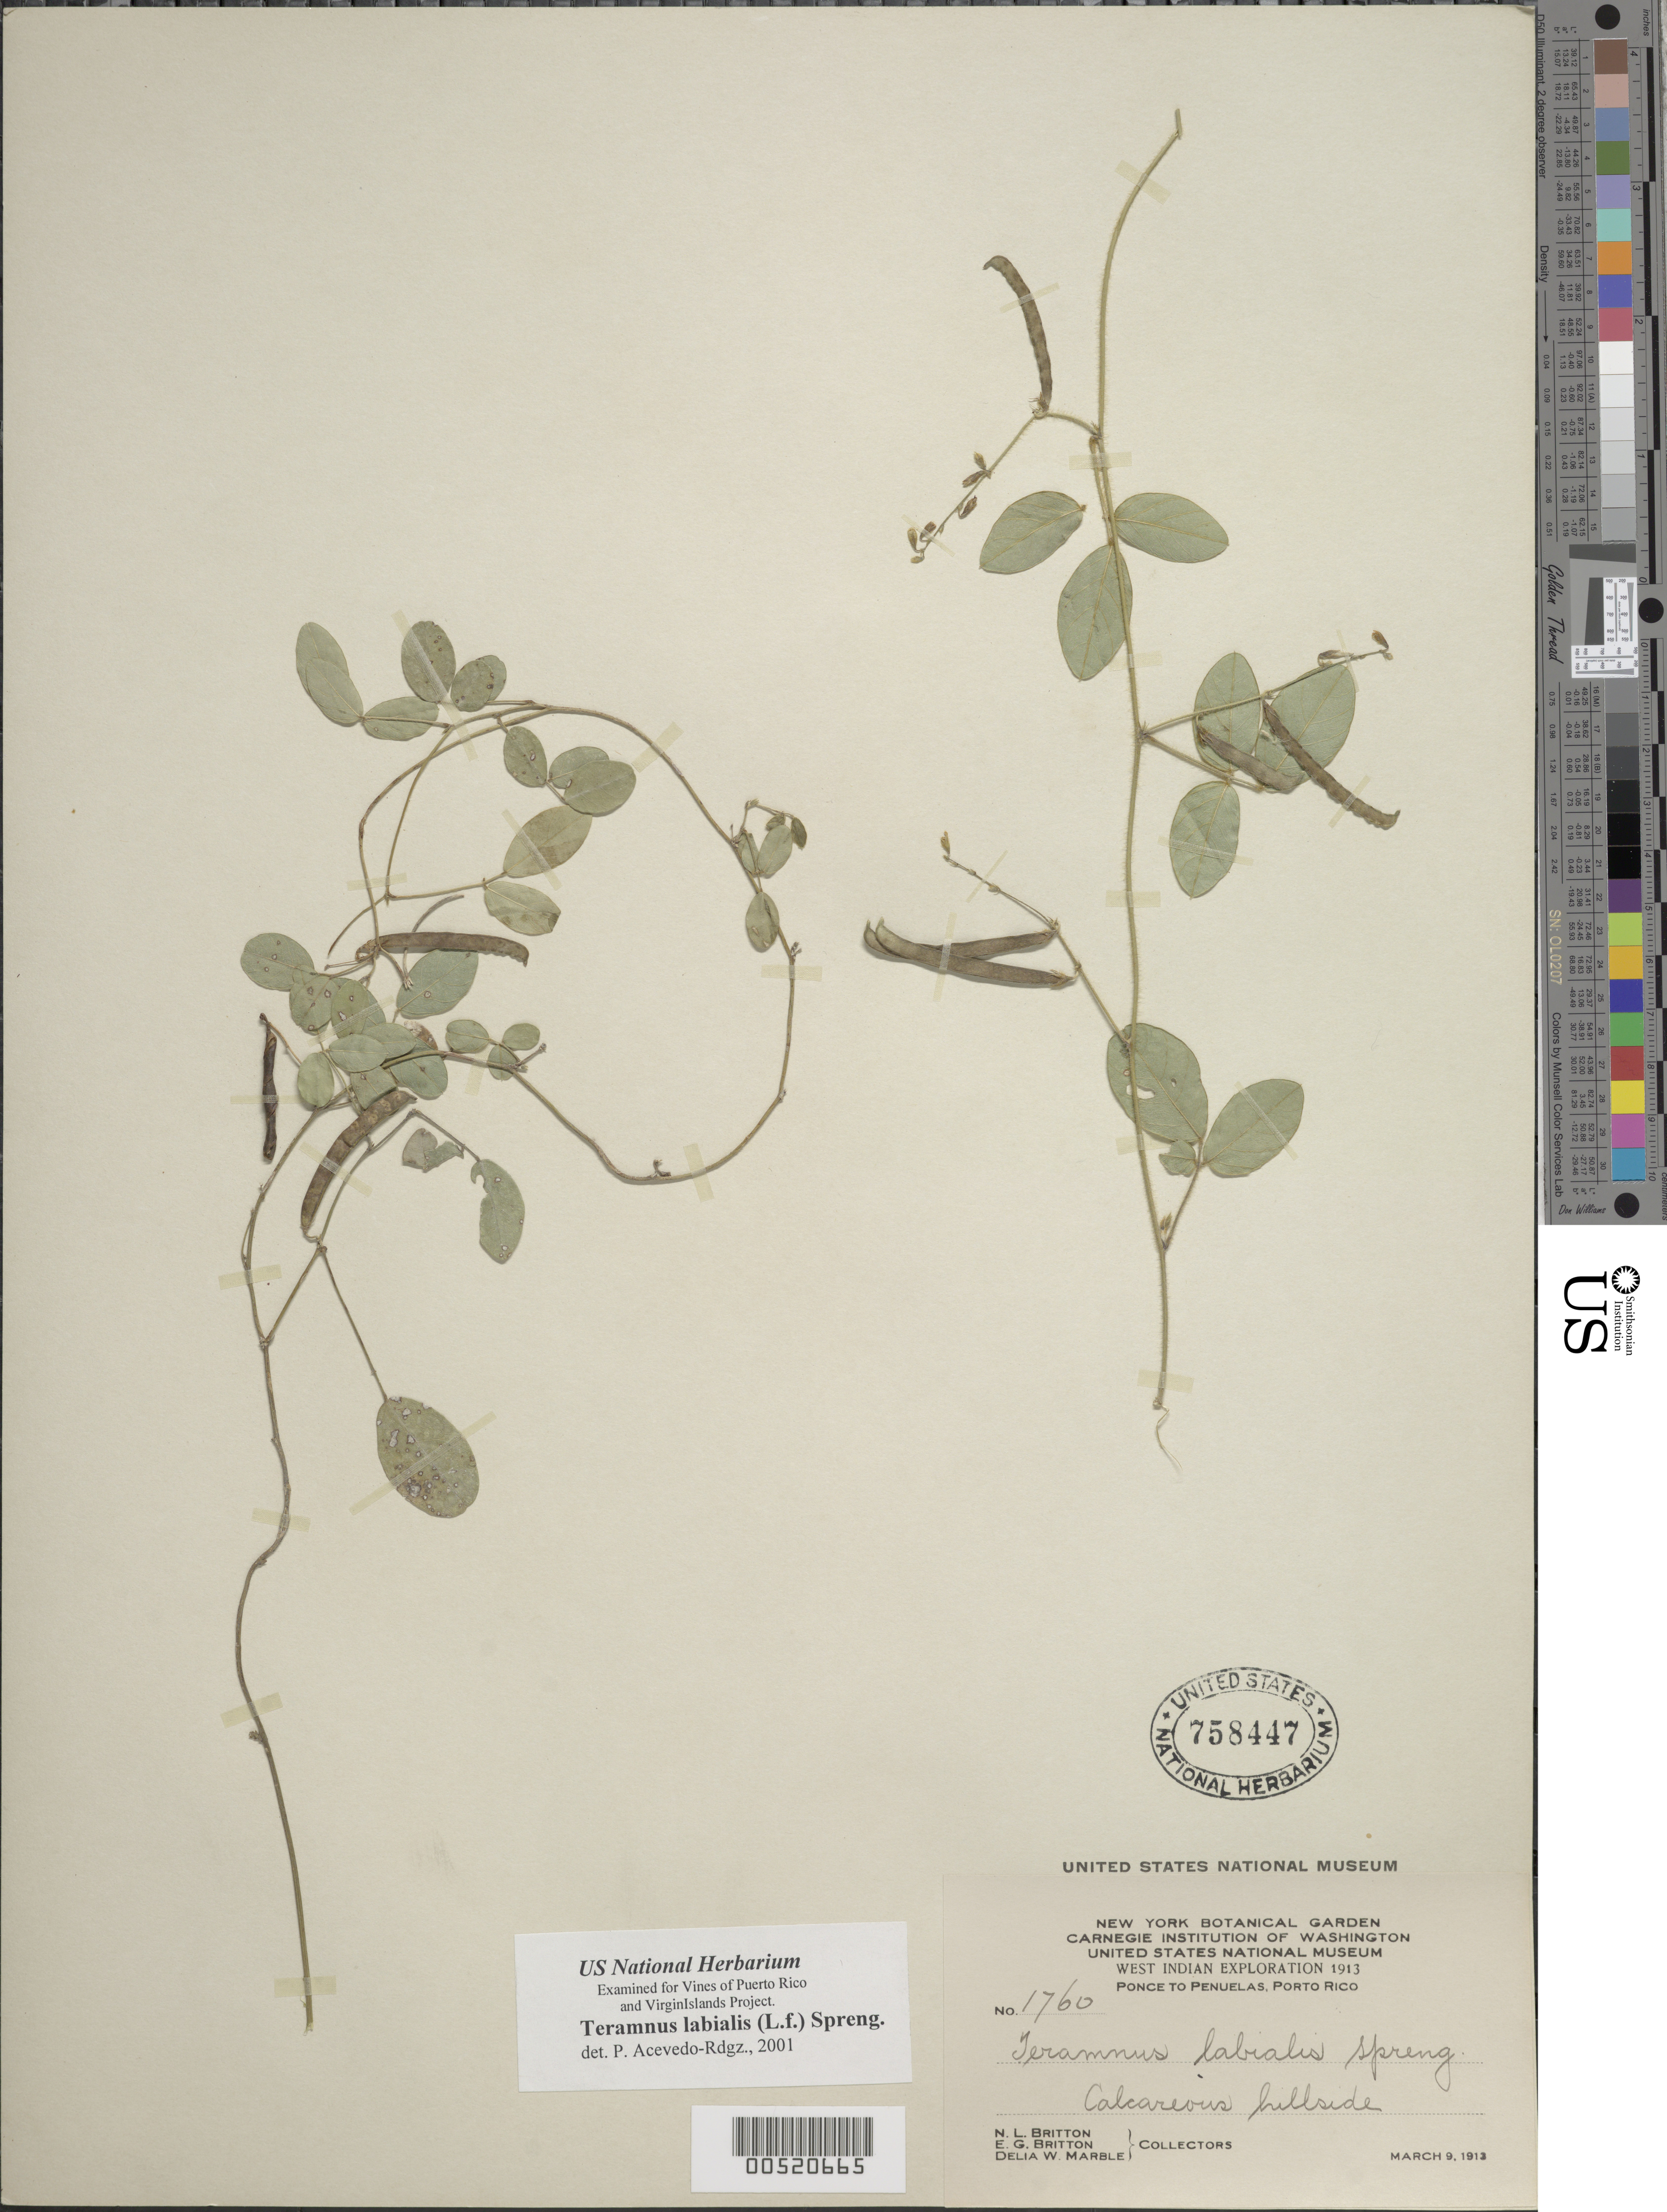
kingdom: Plantae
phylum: Tracheophyta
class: Magnoliopsida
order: Fabales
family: Fabaceae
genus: Teramnus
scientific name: Teramnus labialis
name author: (L. f.) Spreng.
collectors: Britton, --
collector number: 1760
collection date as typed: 09 Mar 1913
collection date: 1913-03-09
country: Puerto Rico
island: Greater Antilles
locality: Ponce to Peñuelas. Calcareous hillside.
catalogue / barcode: US 758447